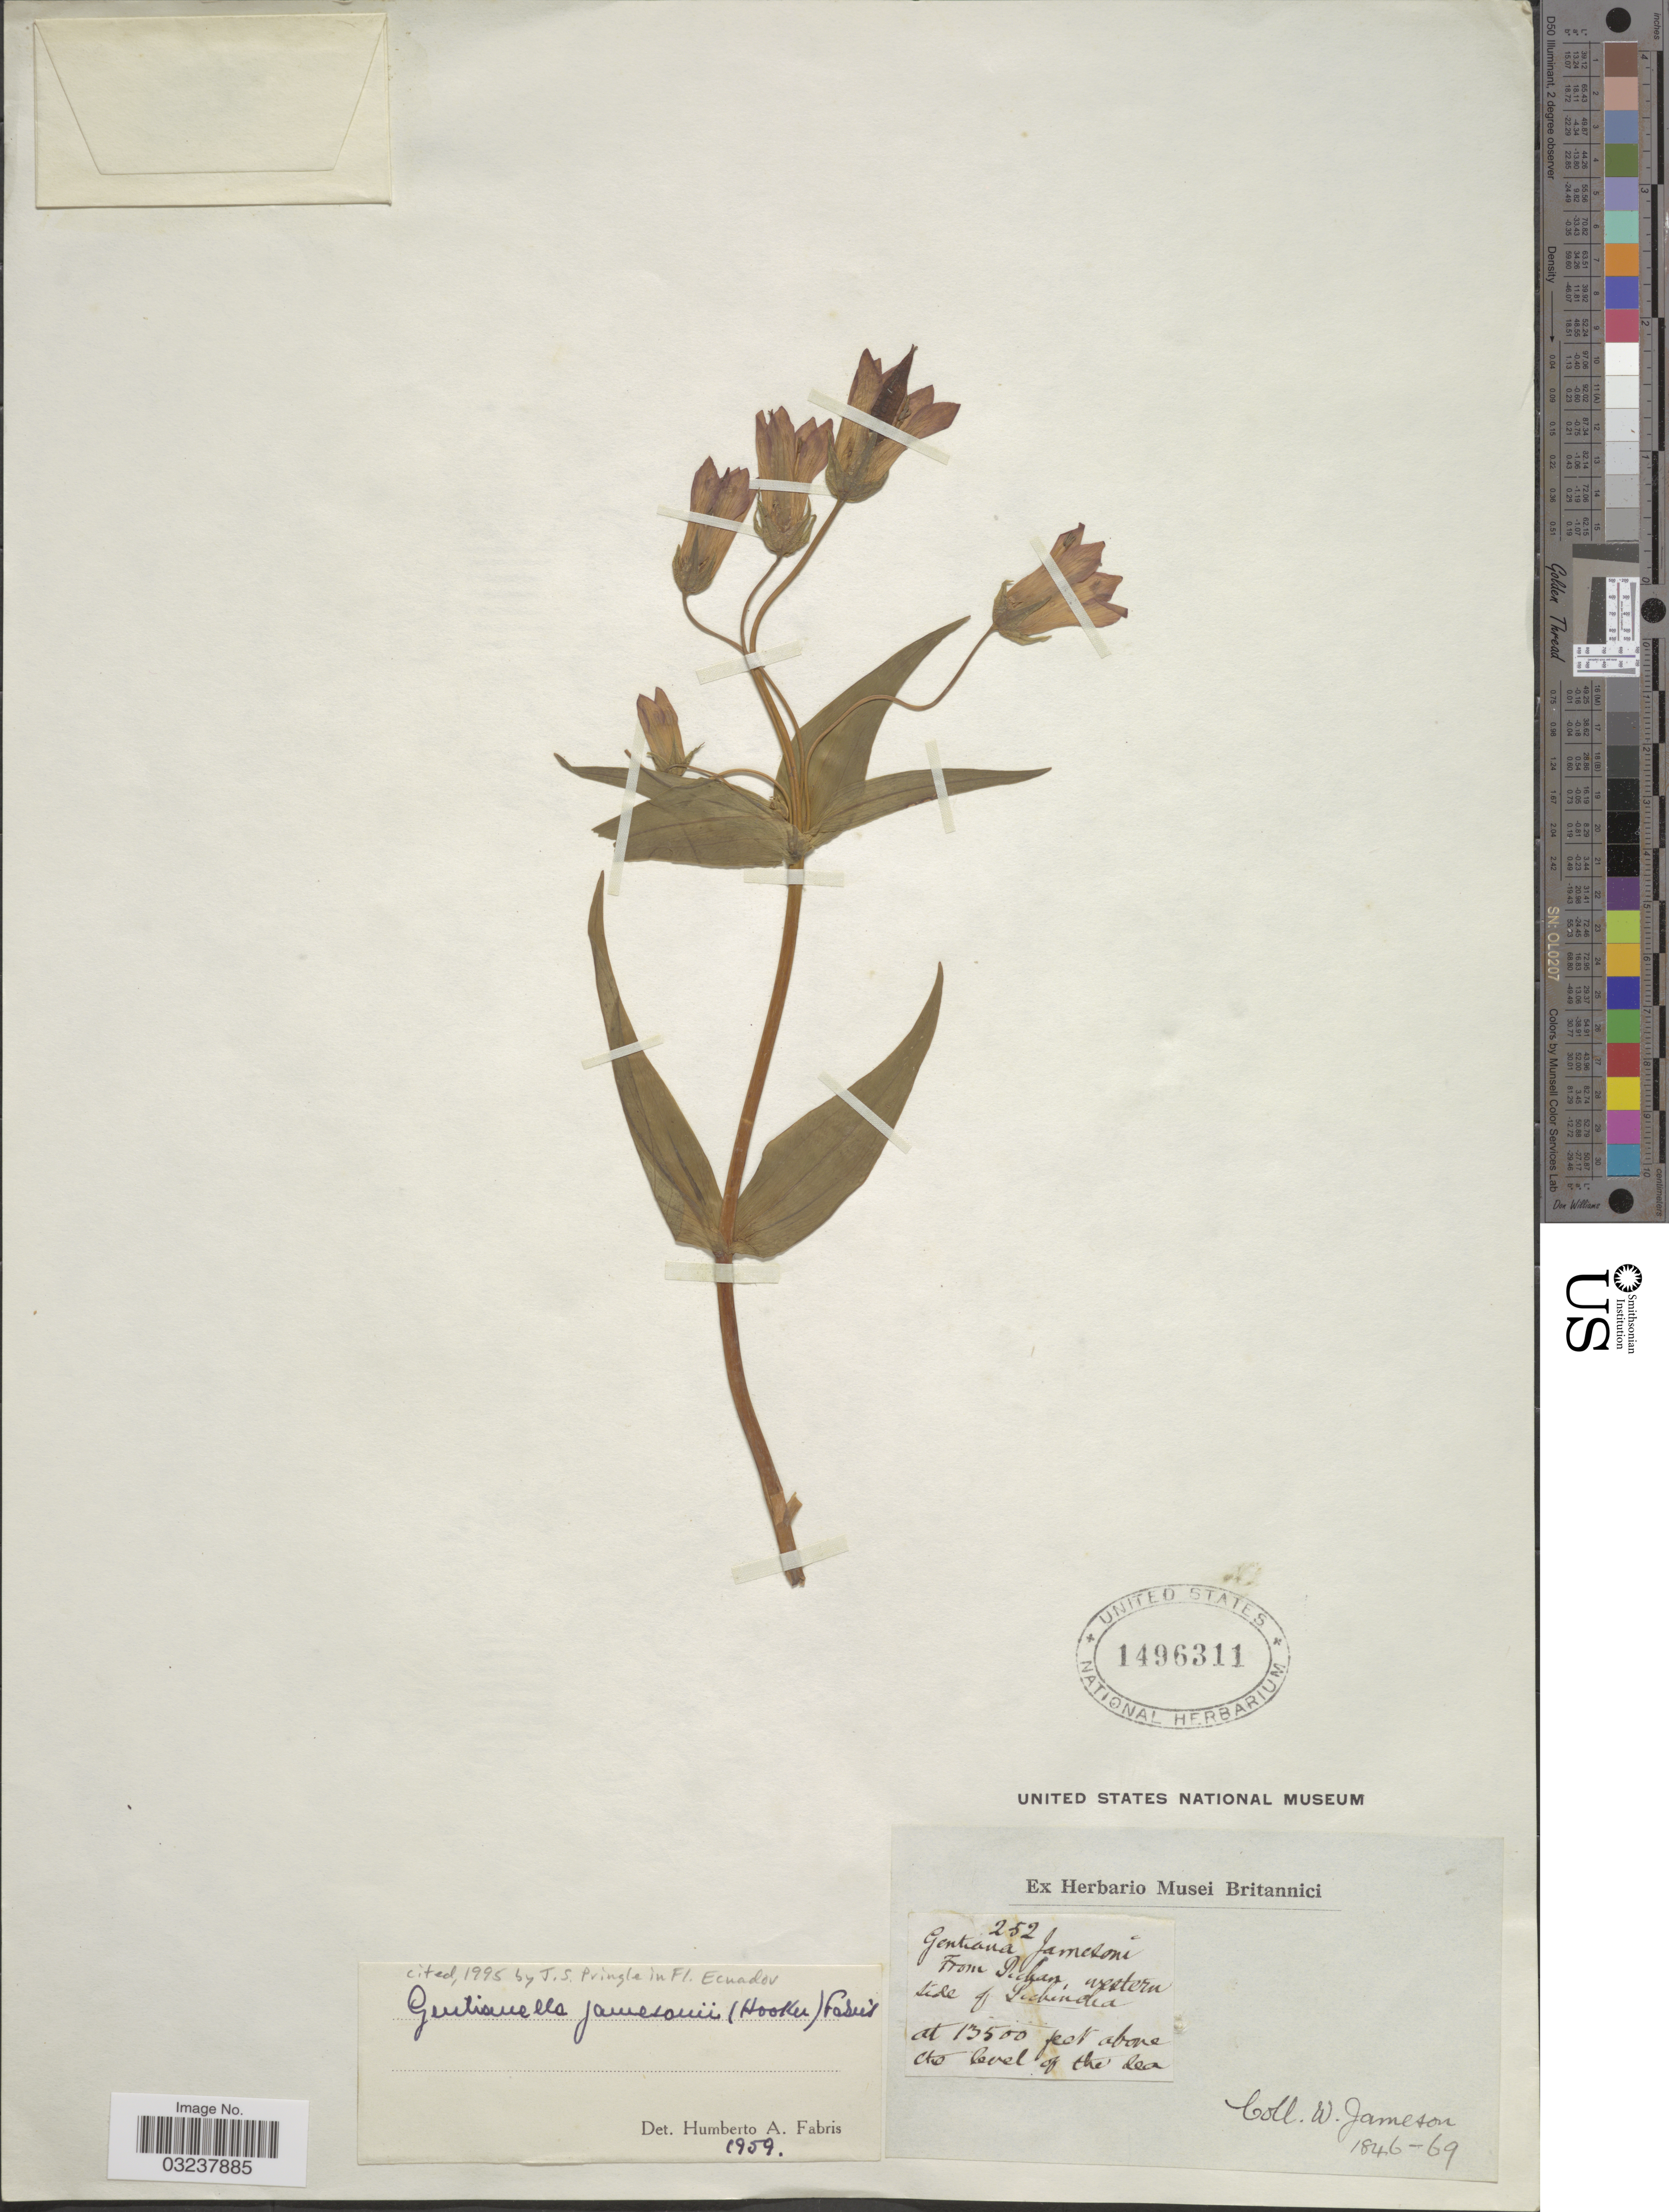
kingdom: Plantae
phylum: Tracheophyta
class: Magnoliopsida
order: Gentianales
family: Gentianaceae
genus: Gentianella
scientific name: Gentianella jamesonii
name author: (Hook.) Fabris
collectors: W. Jameson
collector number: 252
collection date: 1846/1849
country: Ecuador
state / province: Pichincha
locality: Pichan, western side of Pichincha.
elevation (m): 4115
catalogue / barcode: US 1496311